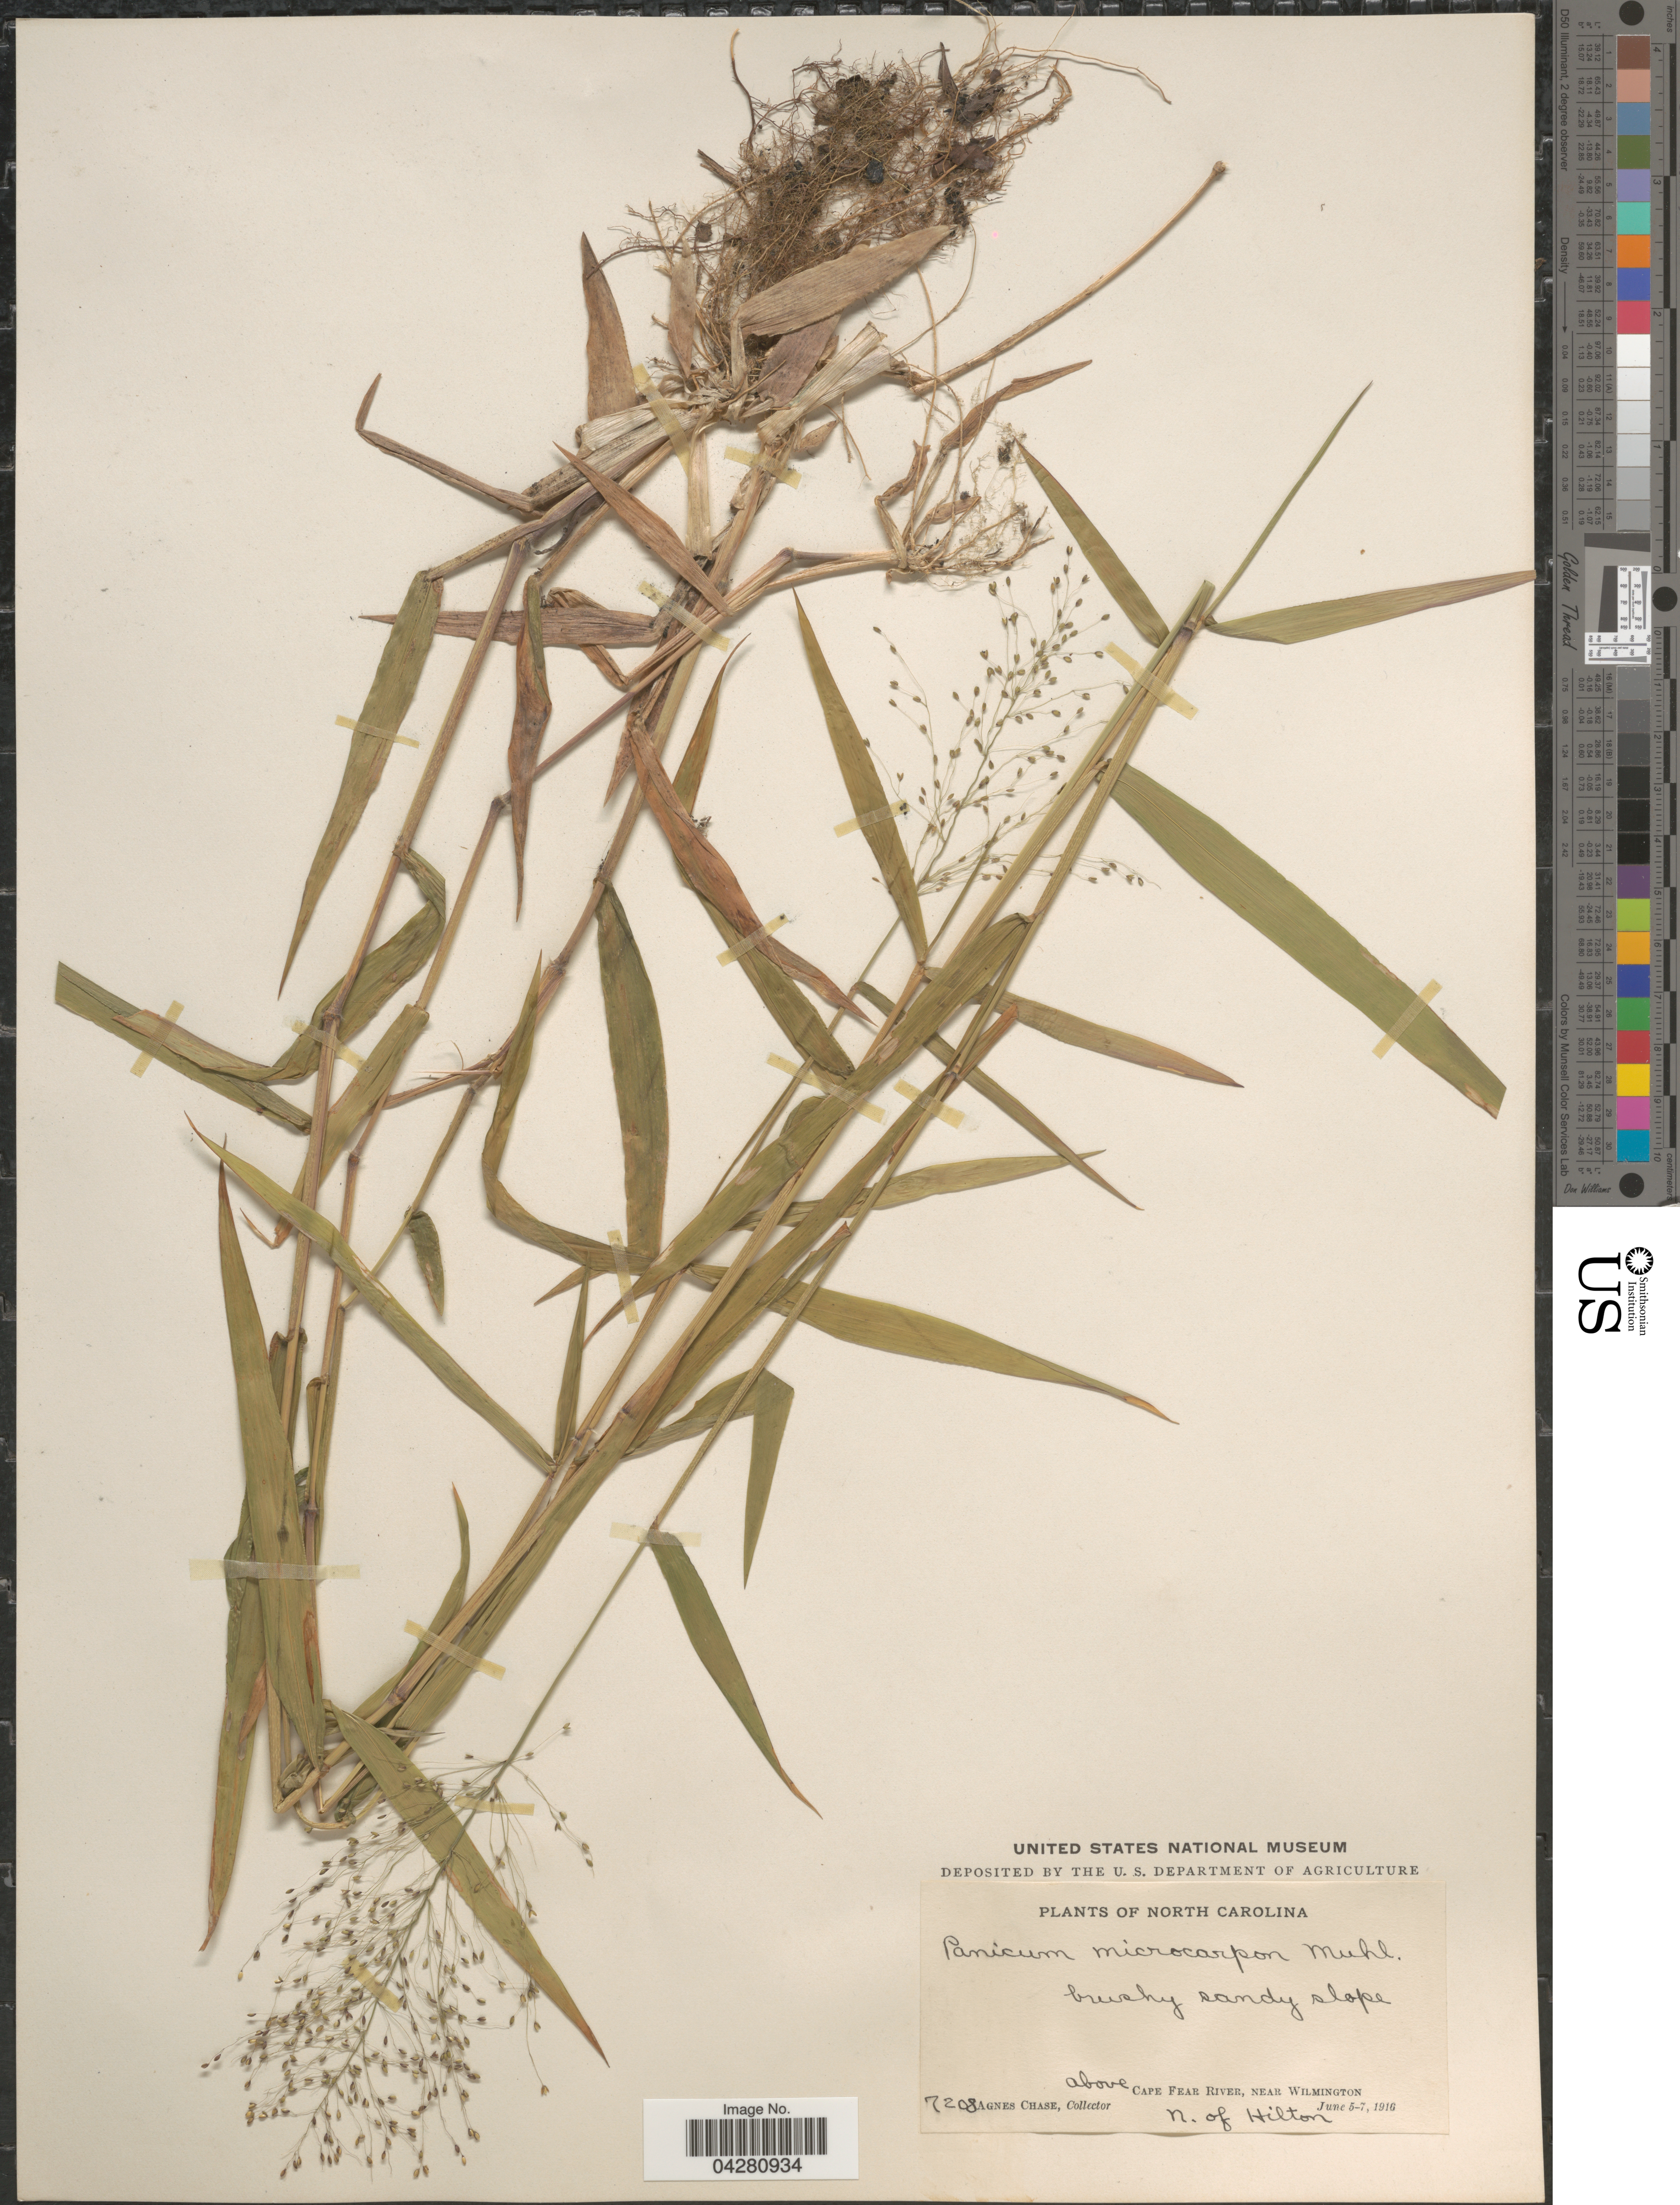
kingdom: Plantae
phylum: Tracheophyta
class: Liliopsida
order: Poales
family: Poaceae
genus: Dichanthelium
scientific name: Dichanthelium dichotomum var. dichotomum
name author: (L.) Gould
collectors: A. Chase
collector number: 7208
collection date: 1916-06-05/1916-06-07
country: United States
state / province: North Carolina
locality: Brushy sandy slope. Above Cape Fear River, near Wilmington. N. of Hilton.